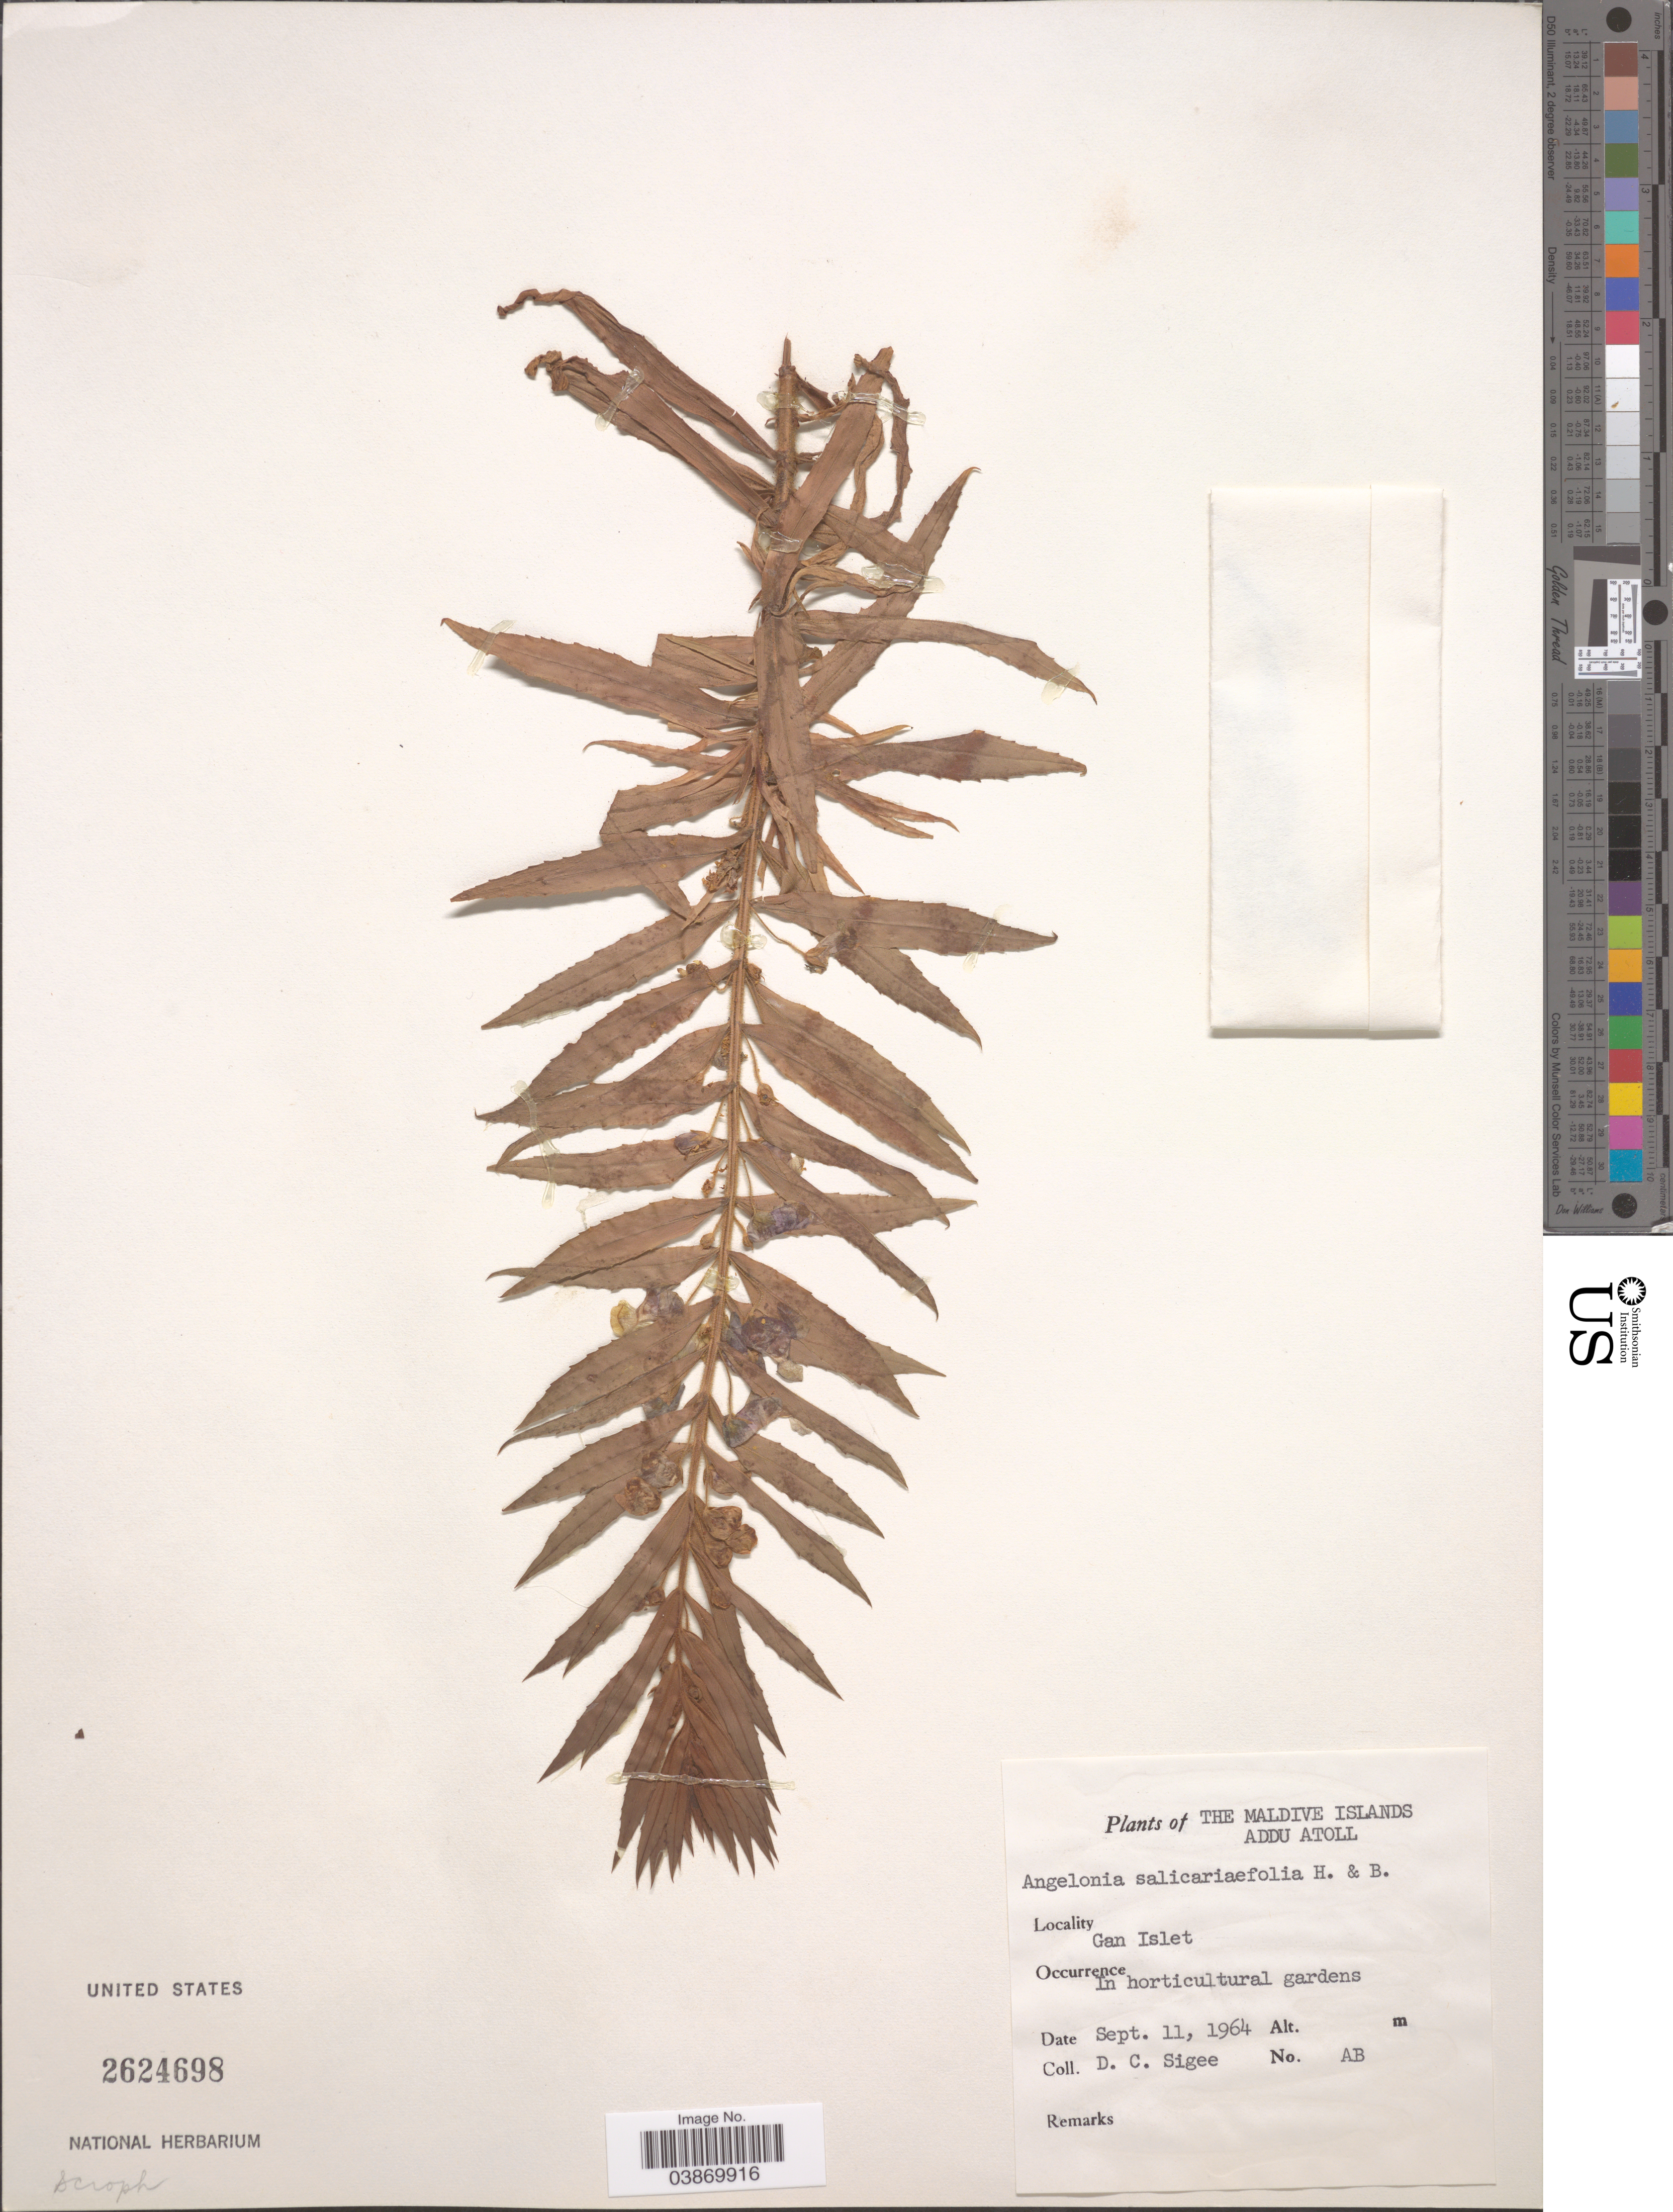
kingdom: Plantae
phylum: Tracheophyta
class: Magnoliopsida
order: Lamiales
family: Plantaginaceae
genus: Angelonia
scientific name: Angelonia salicariifolia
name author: Bonpl.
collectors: D. C. Sigee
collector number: AB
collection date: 1964-09-11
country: Maldive Islands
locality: The Maldive Islands. Addu Atoll. Gan Islet. In horticultural gardens.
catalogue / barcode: US 2624698